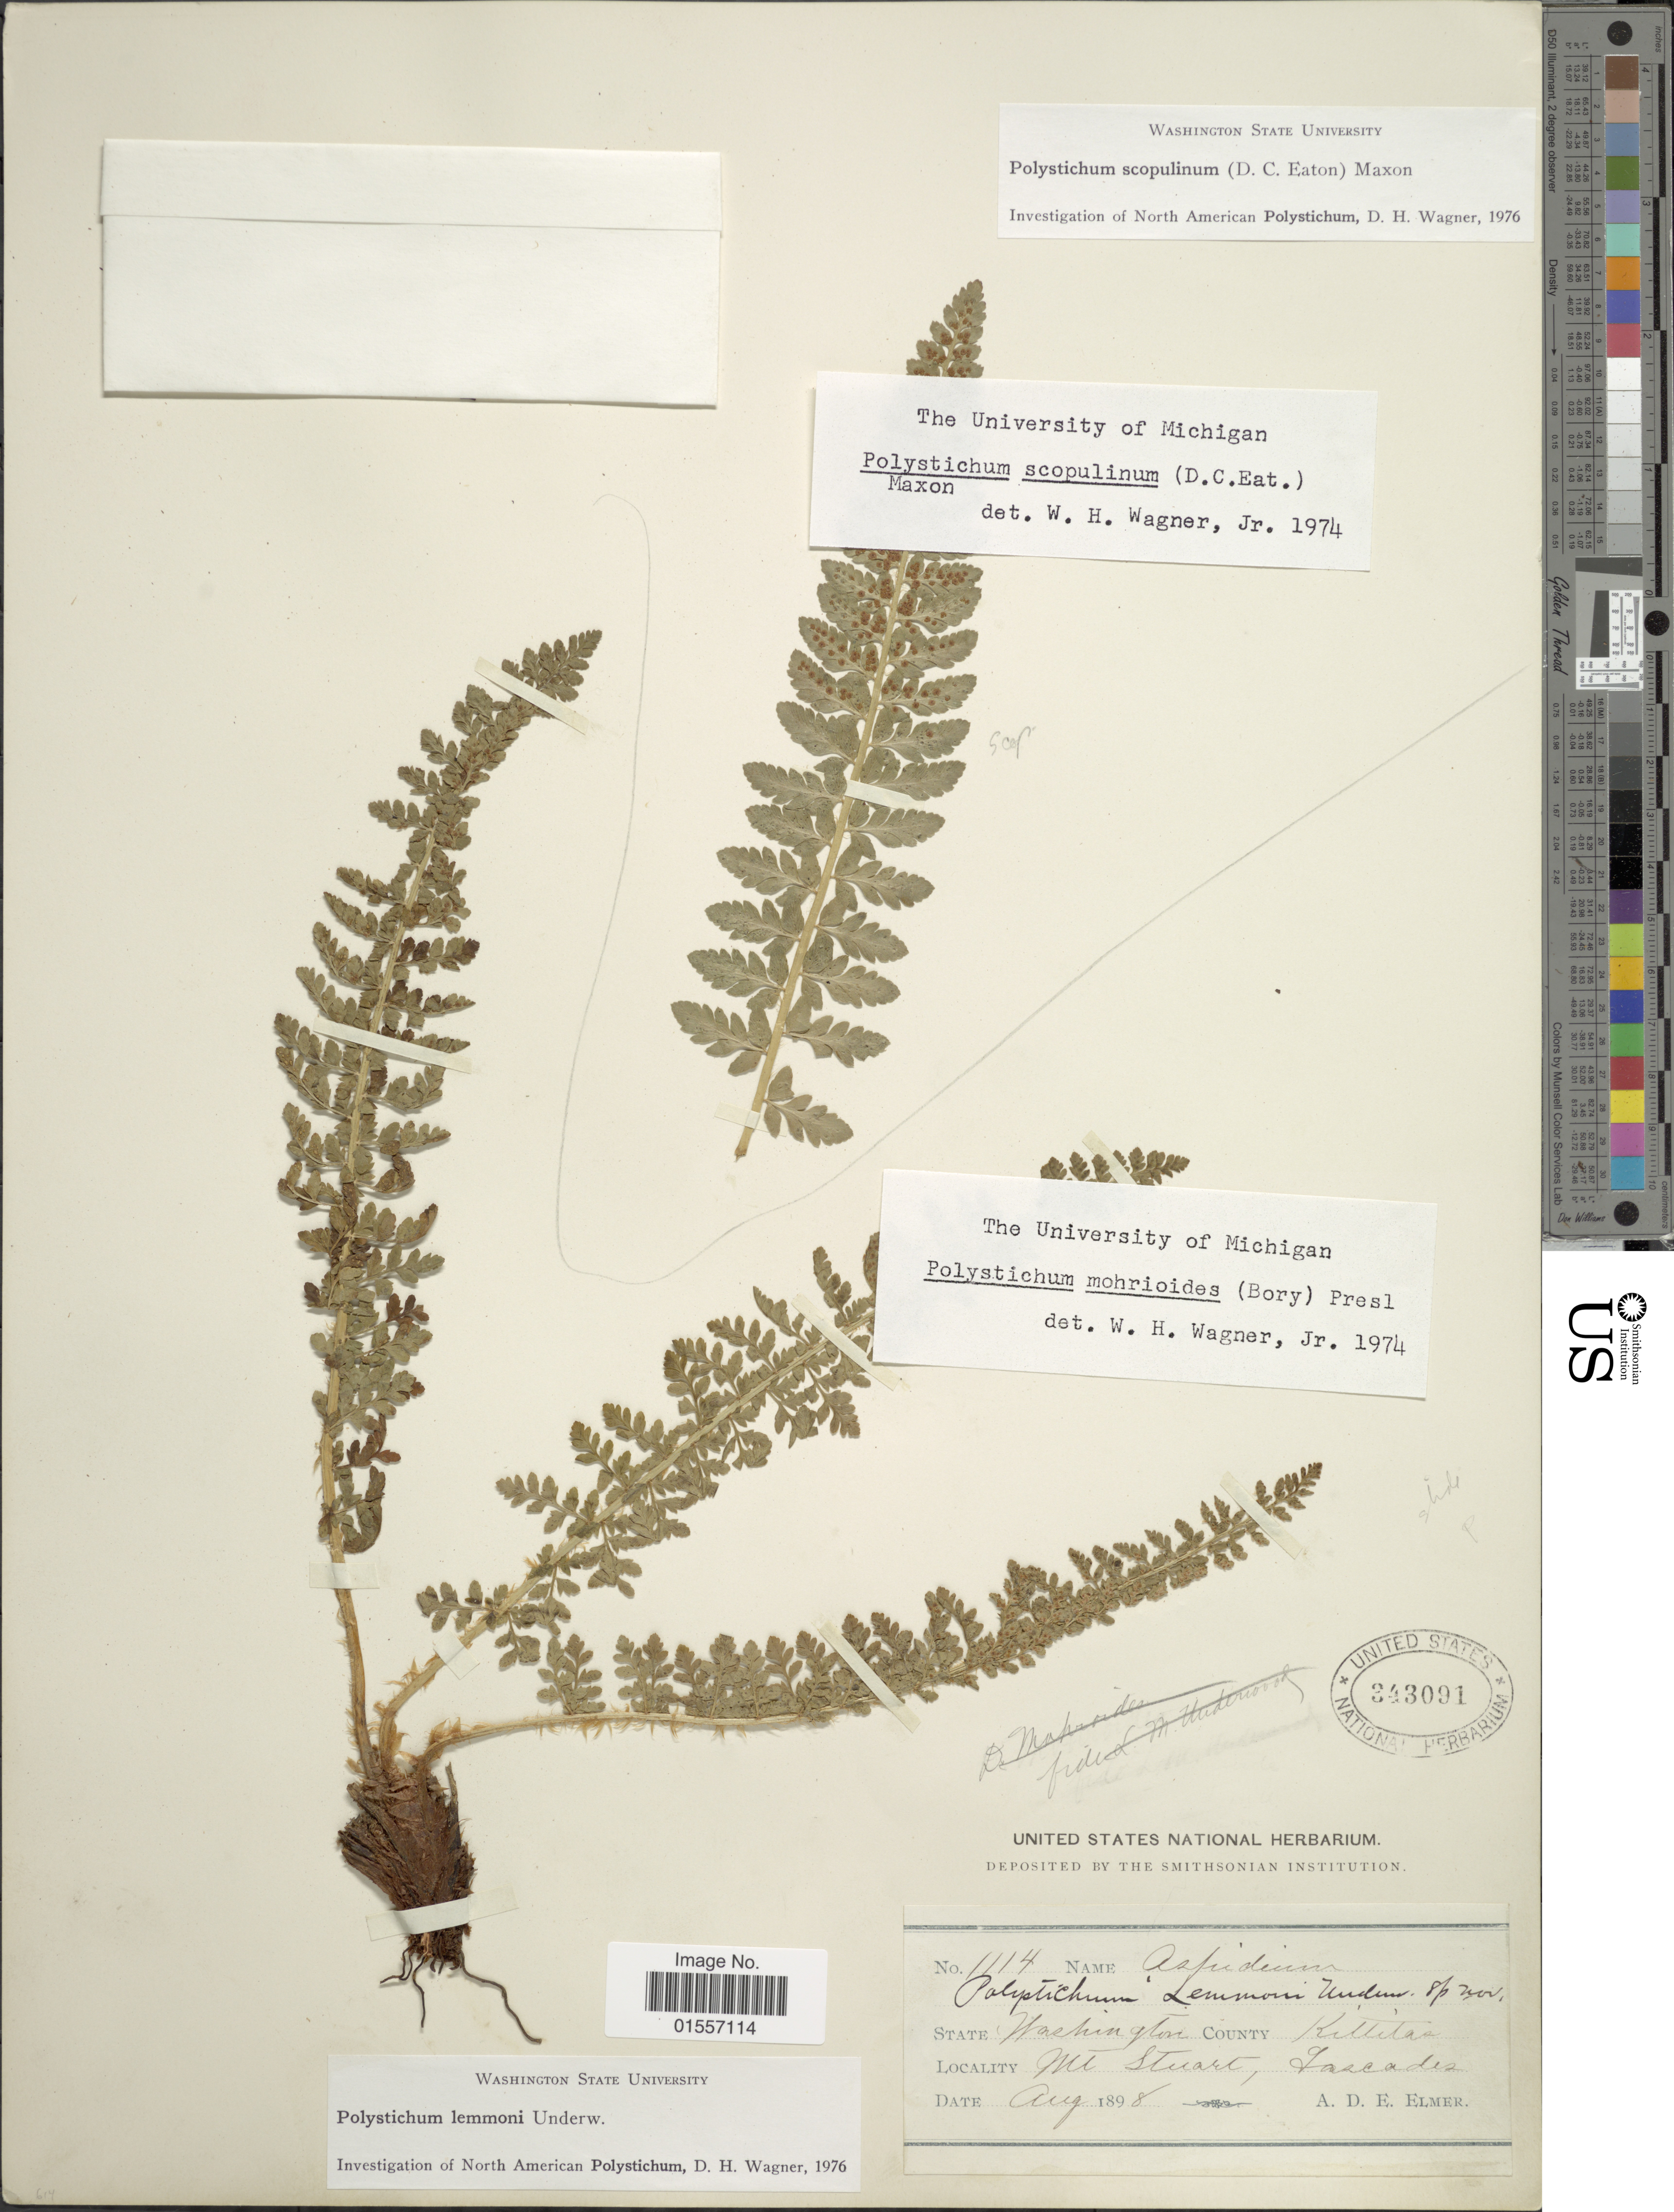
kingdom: Plantae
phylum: Tracheophyta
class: Polypodiopsida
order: Polypodiales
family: Dryopteridaceae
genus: Polystichum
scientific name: Polystichum lemmonii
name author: Underw.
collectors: A. D. E. Elmer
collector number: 1114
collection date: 1898-08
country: United States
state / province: Washington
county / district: Kittitas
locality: Washington, Kittitas, Mt. Stuart, Cascades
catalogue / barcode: US 343091